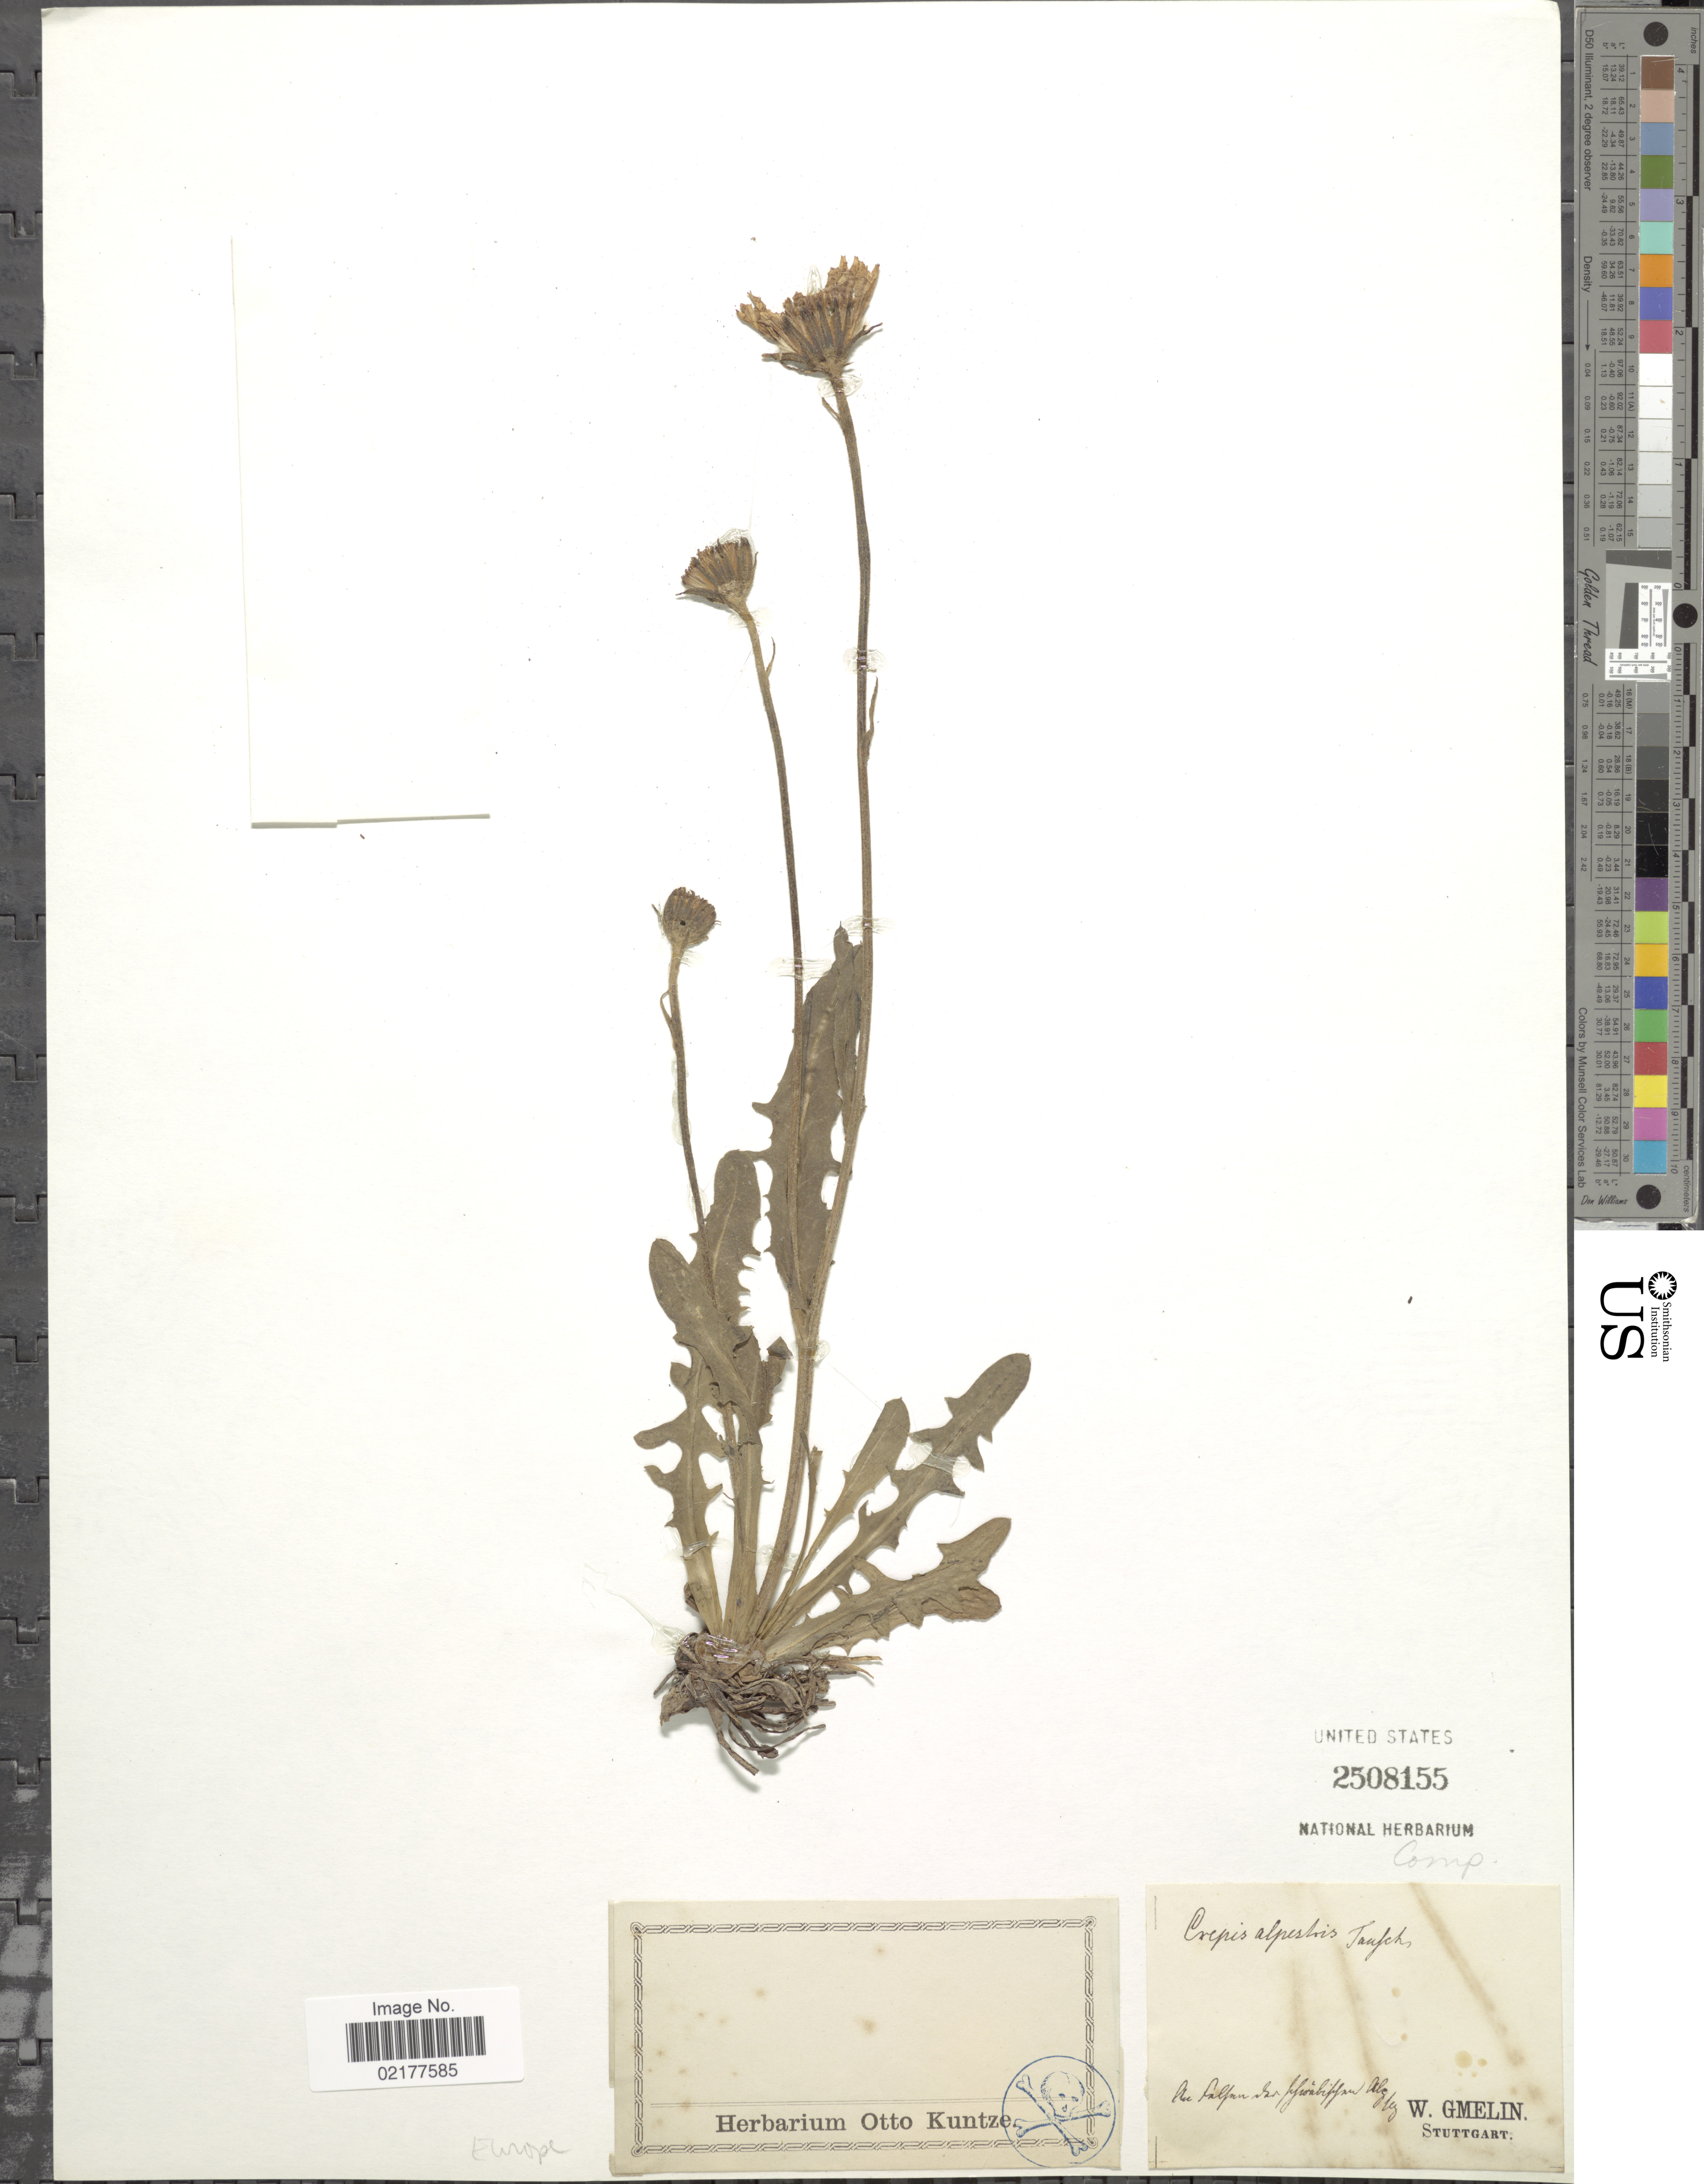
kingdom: Plantae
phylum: Tracheophyta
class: Magnoliopsida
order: Asterales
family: Asteraceae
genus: Crepis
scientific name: Crepis alpestris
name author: (Jacq.) Tausch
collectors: W. Gmelin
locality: Au faltan van pfronbipfsan Alz [interpreted]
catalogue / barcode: US 2508155